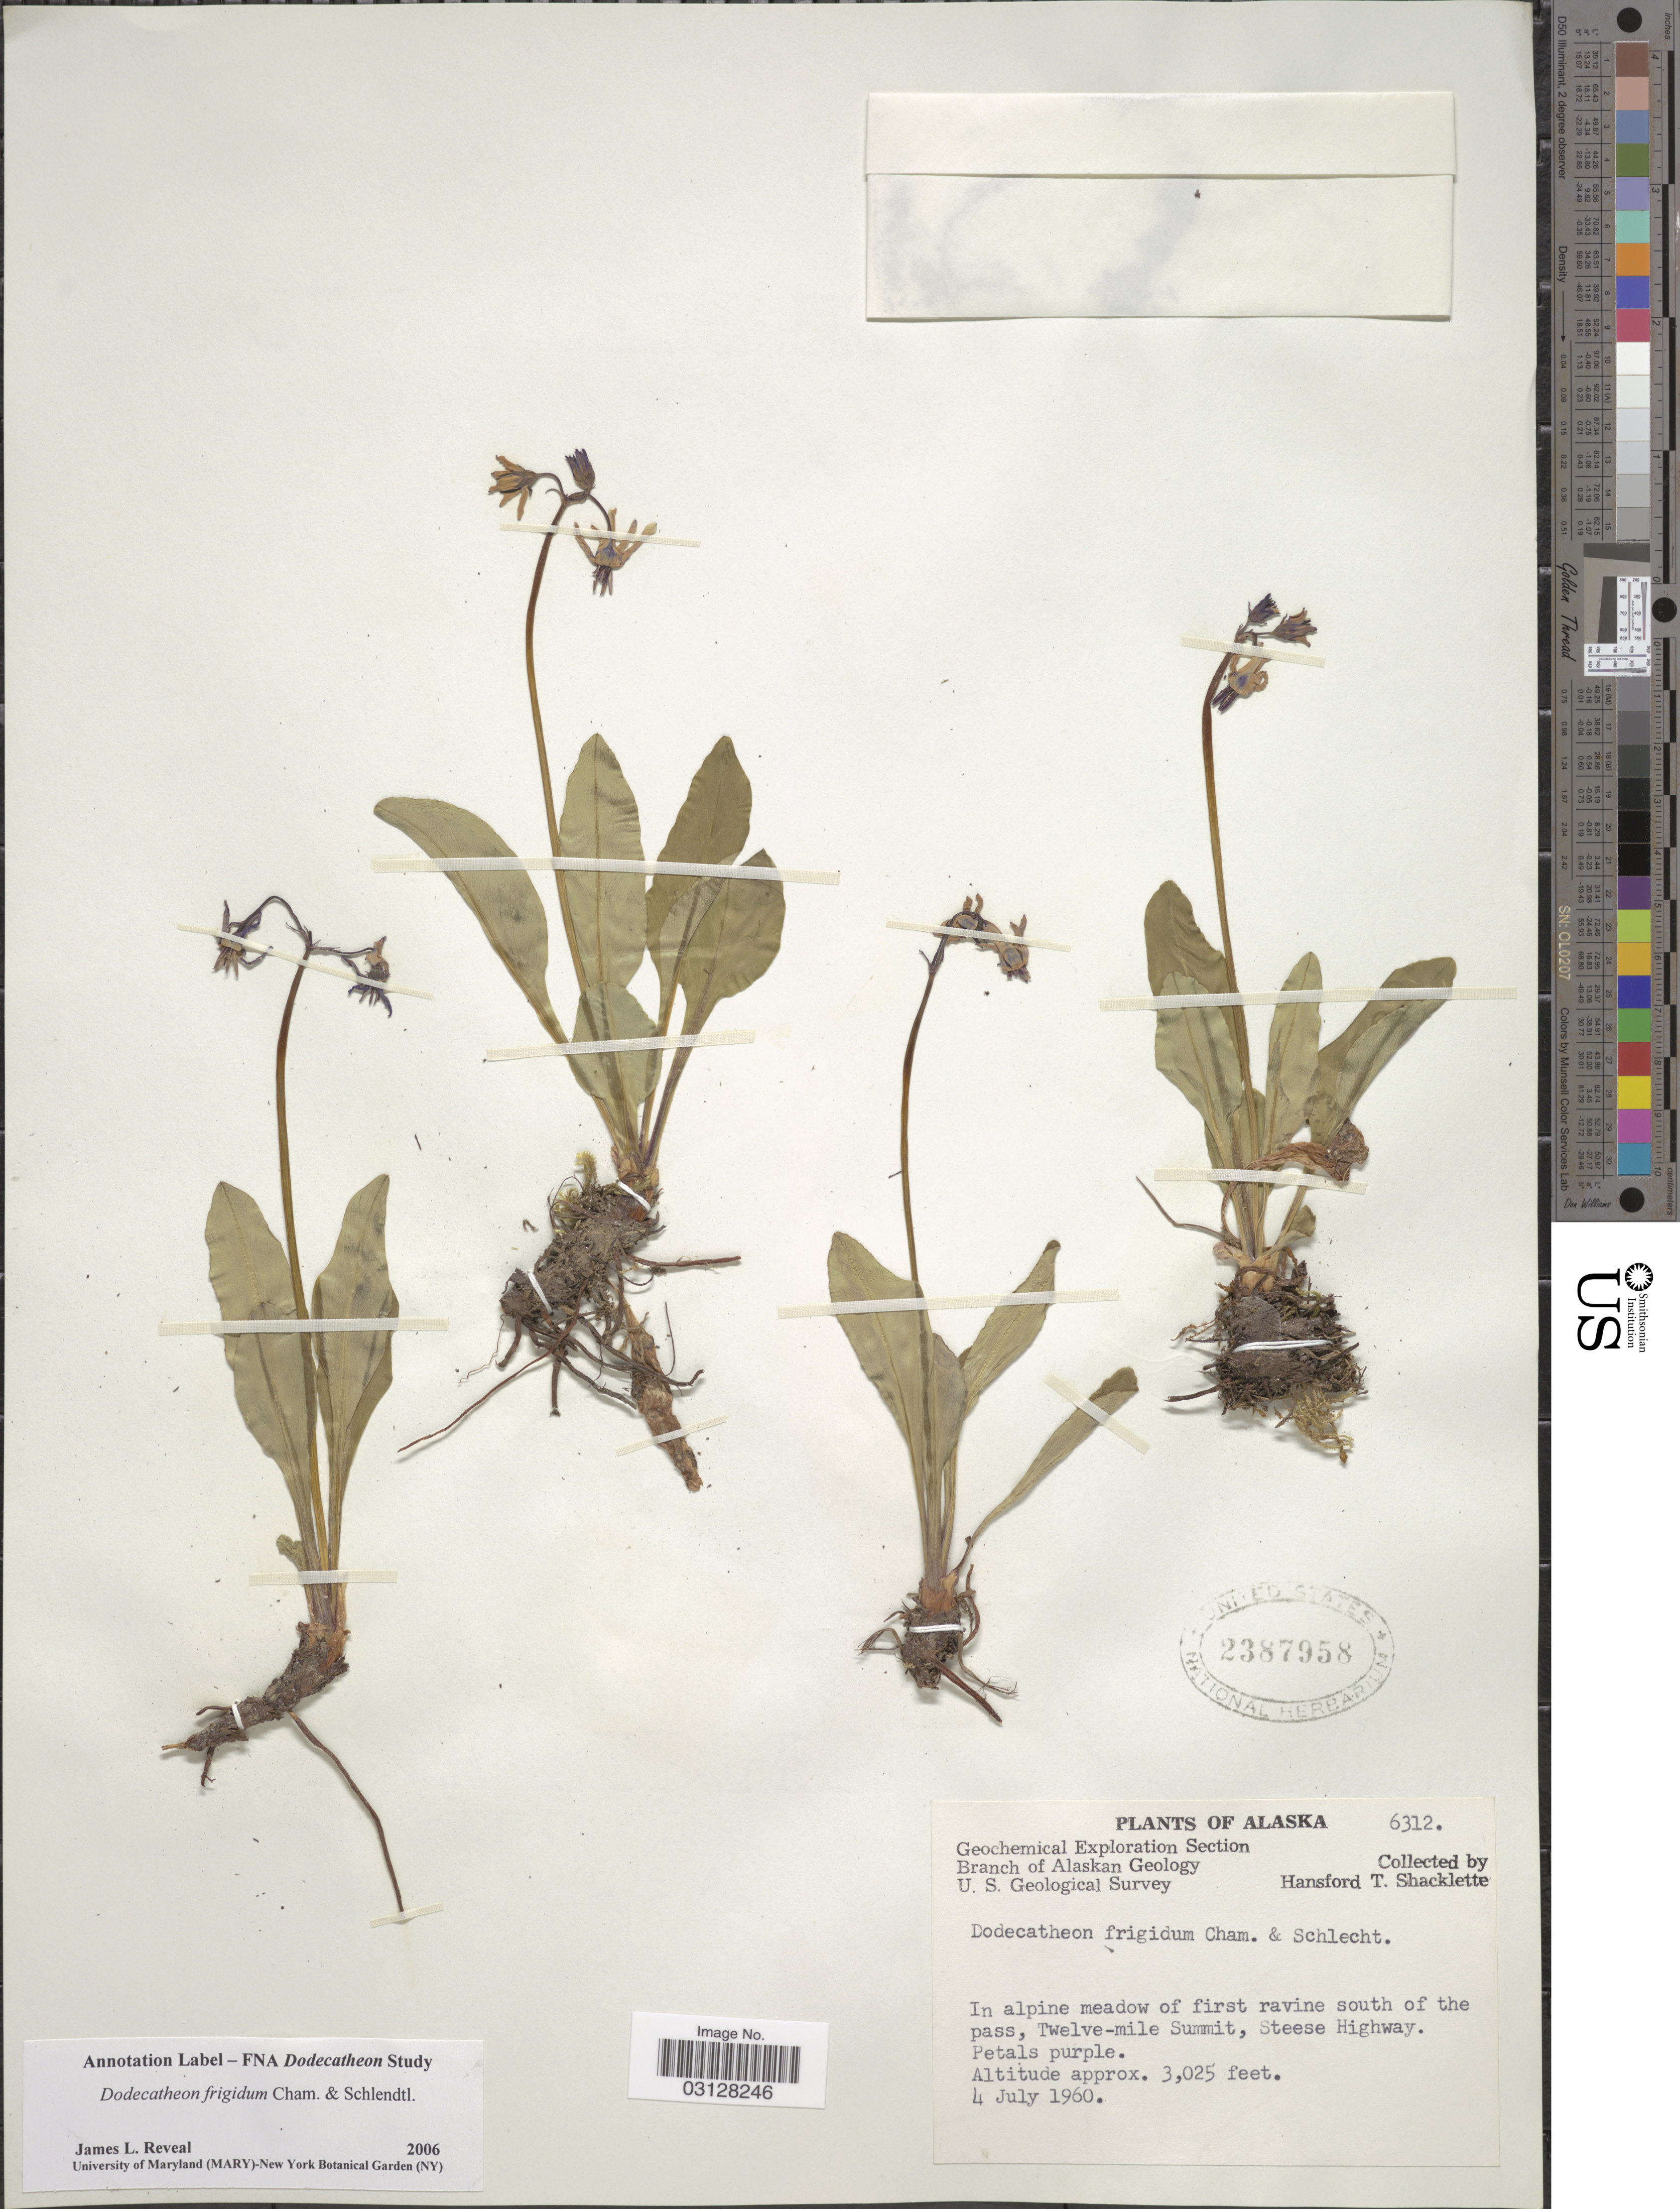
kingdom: Plantae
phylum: Tracheophyta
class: Magnoliopsida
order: Ericales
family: Primulaceae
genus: Dodecatheon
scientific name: Dodecatheon frigidum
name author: Cham. & Schltdl.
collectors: H. Shacklette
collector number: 6312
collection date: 1960-07-04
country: United States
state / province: Alaska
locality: In alpine meadow of first ravine south of the pass, Twelve-mile Summit, Steese Highway.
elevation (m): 922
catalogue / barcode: US 2387958